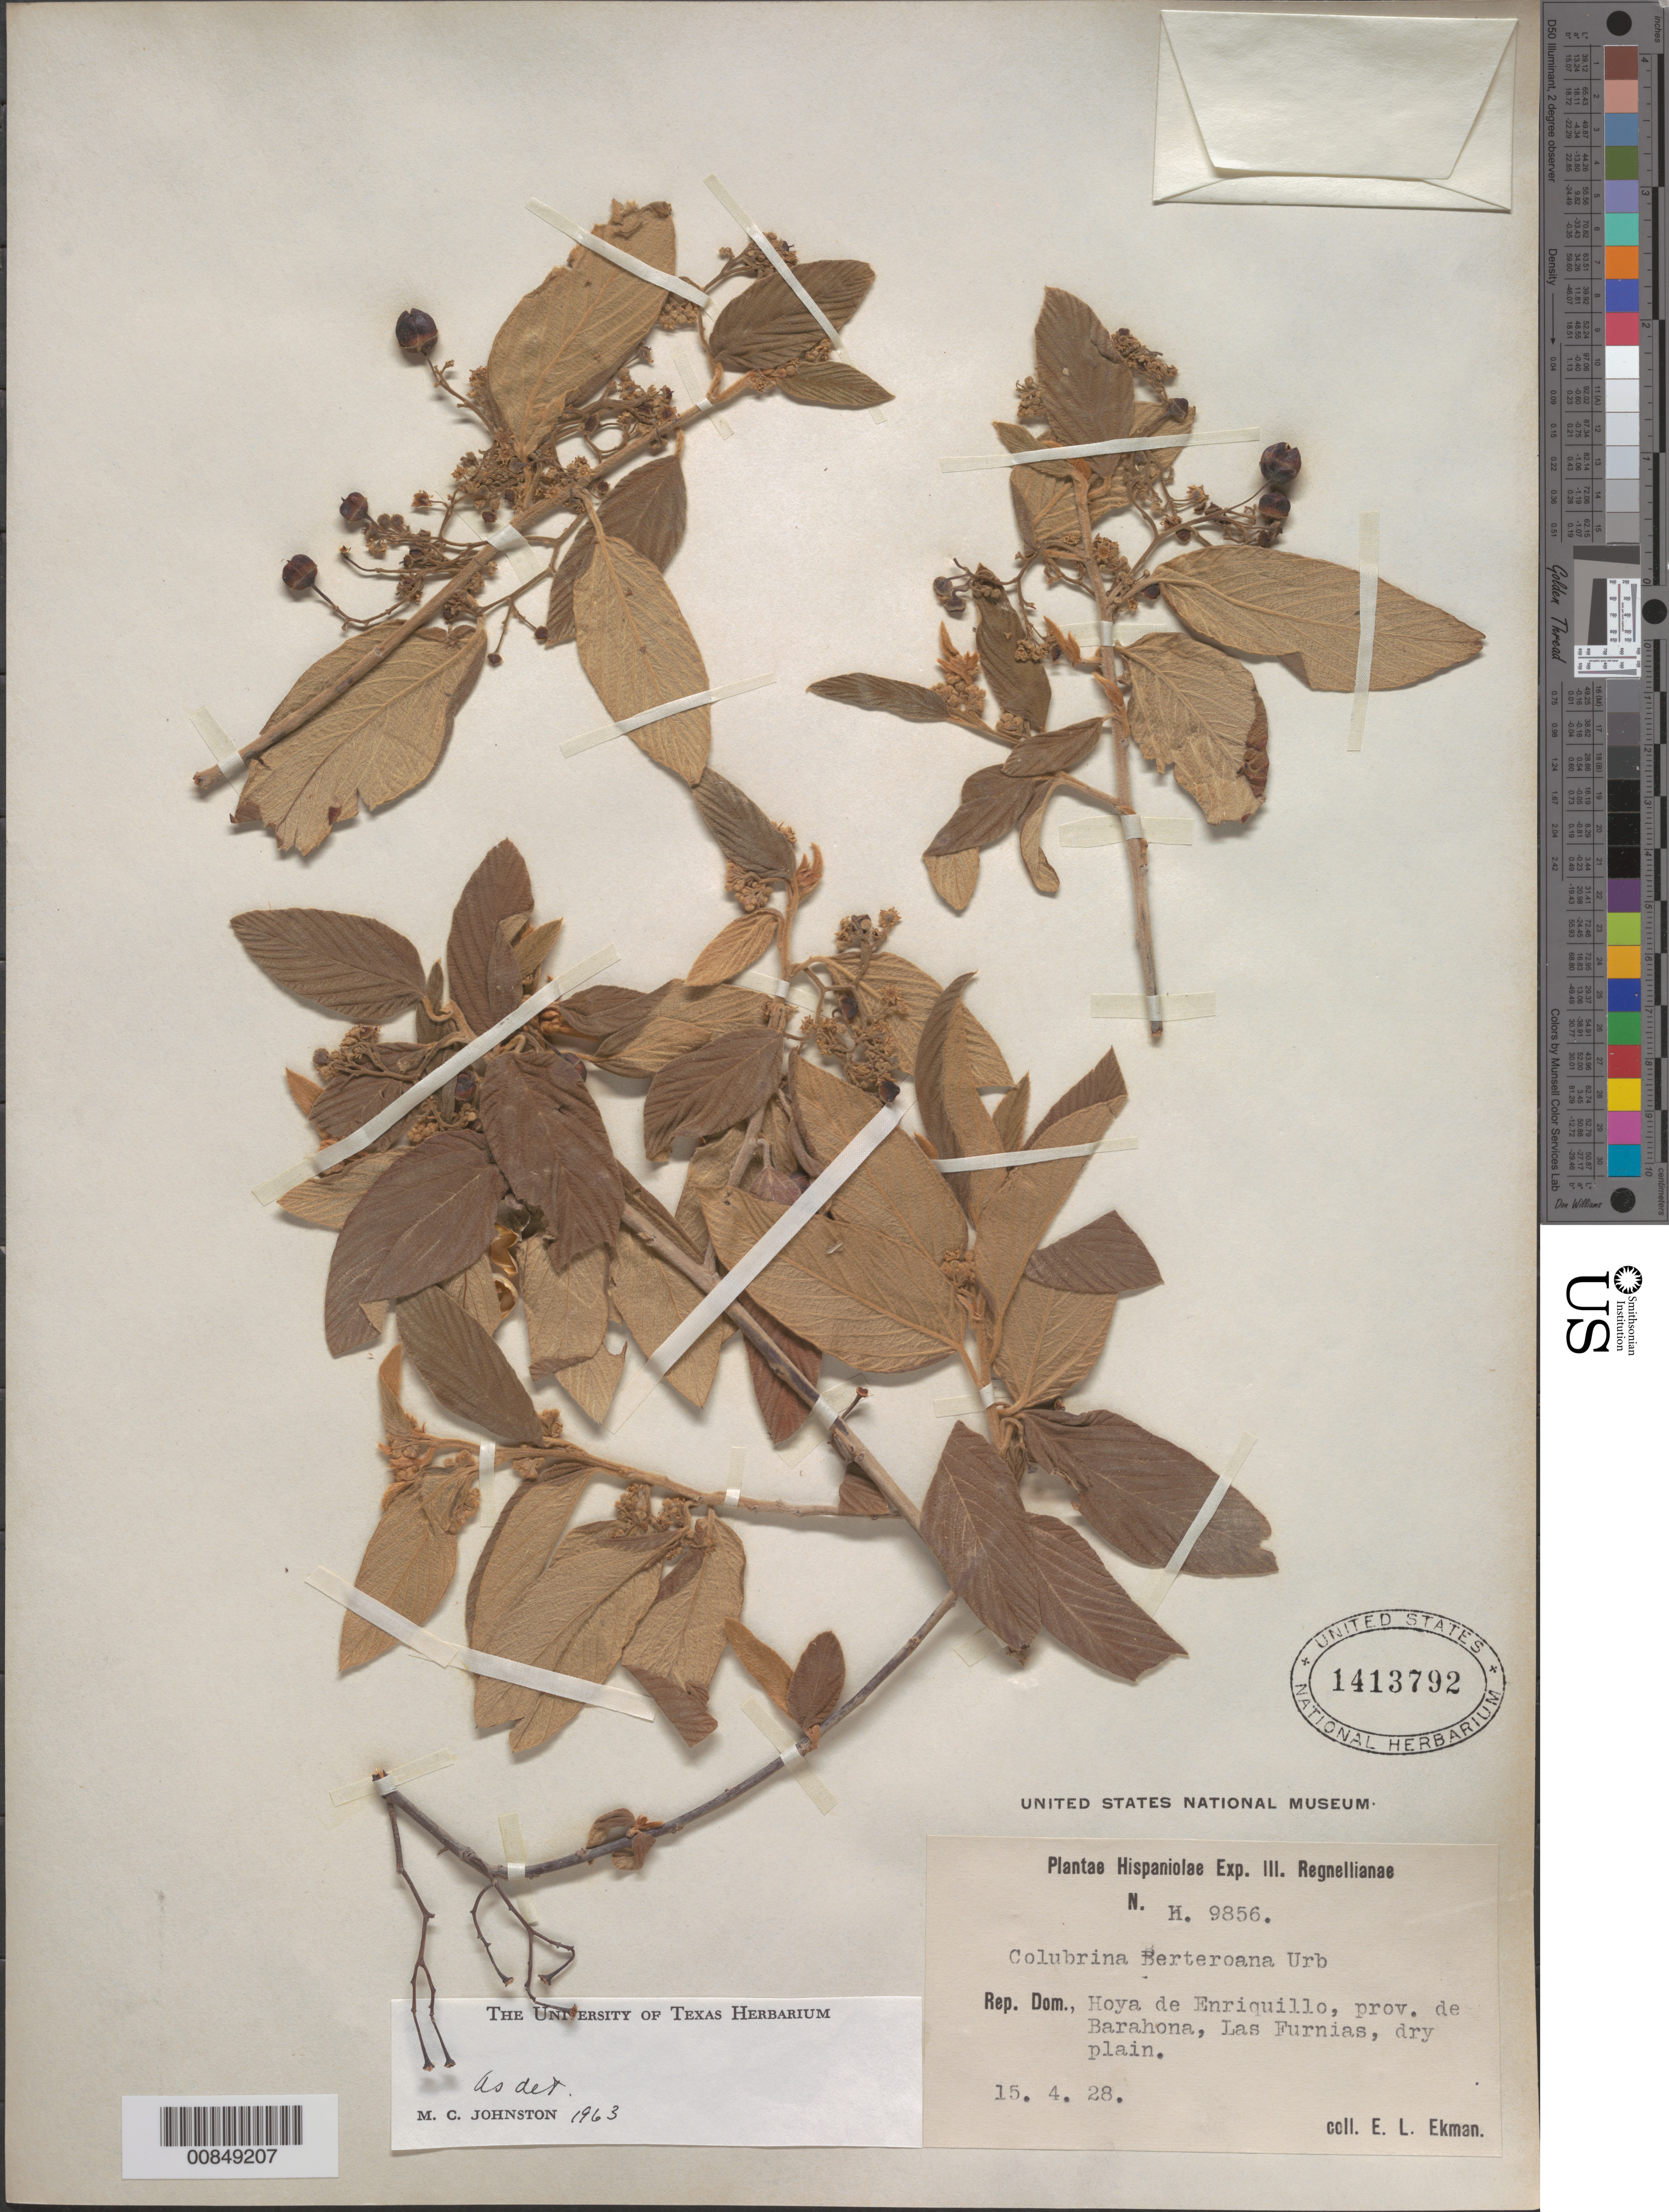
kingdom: Plantae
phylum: Tracheophyta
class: Magnoliopsida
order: Rosales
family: Rhamnaceae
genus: Colubrina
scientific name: Colubrina berteroana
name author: Urb.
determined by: Johnston, Marshall C.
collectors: E. L. Ekman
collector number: H 9856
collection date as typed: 15 Apr 1928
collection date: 1928-04-15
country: Dominican Republic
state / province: Barahona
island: Hispaniola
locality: Hoya de Enriquillo, Las Furnias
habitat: Dry plain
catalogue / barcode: US 1413792